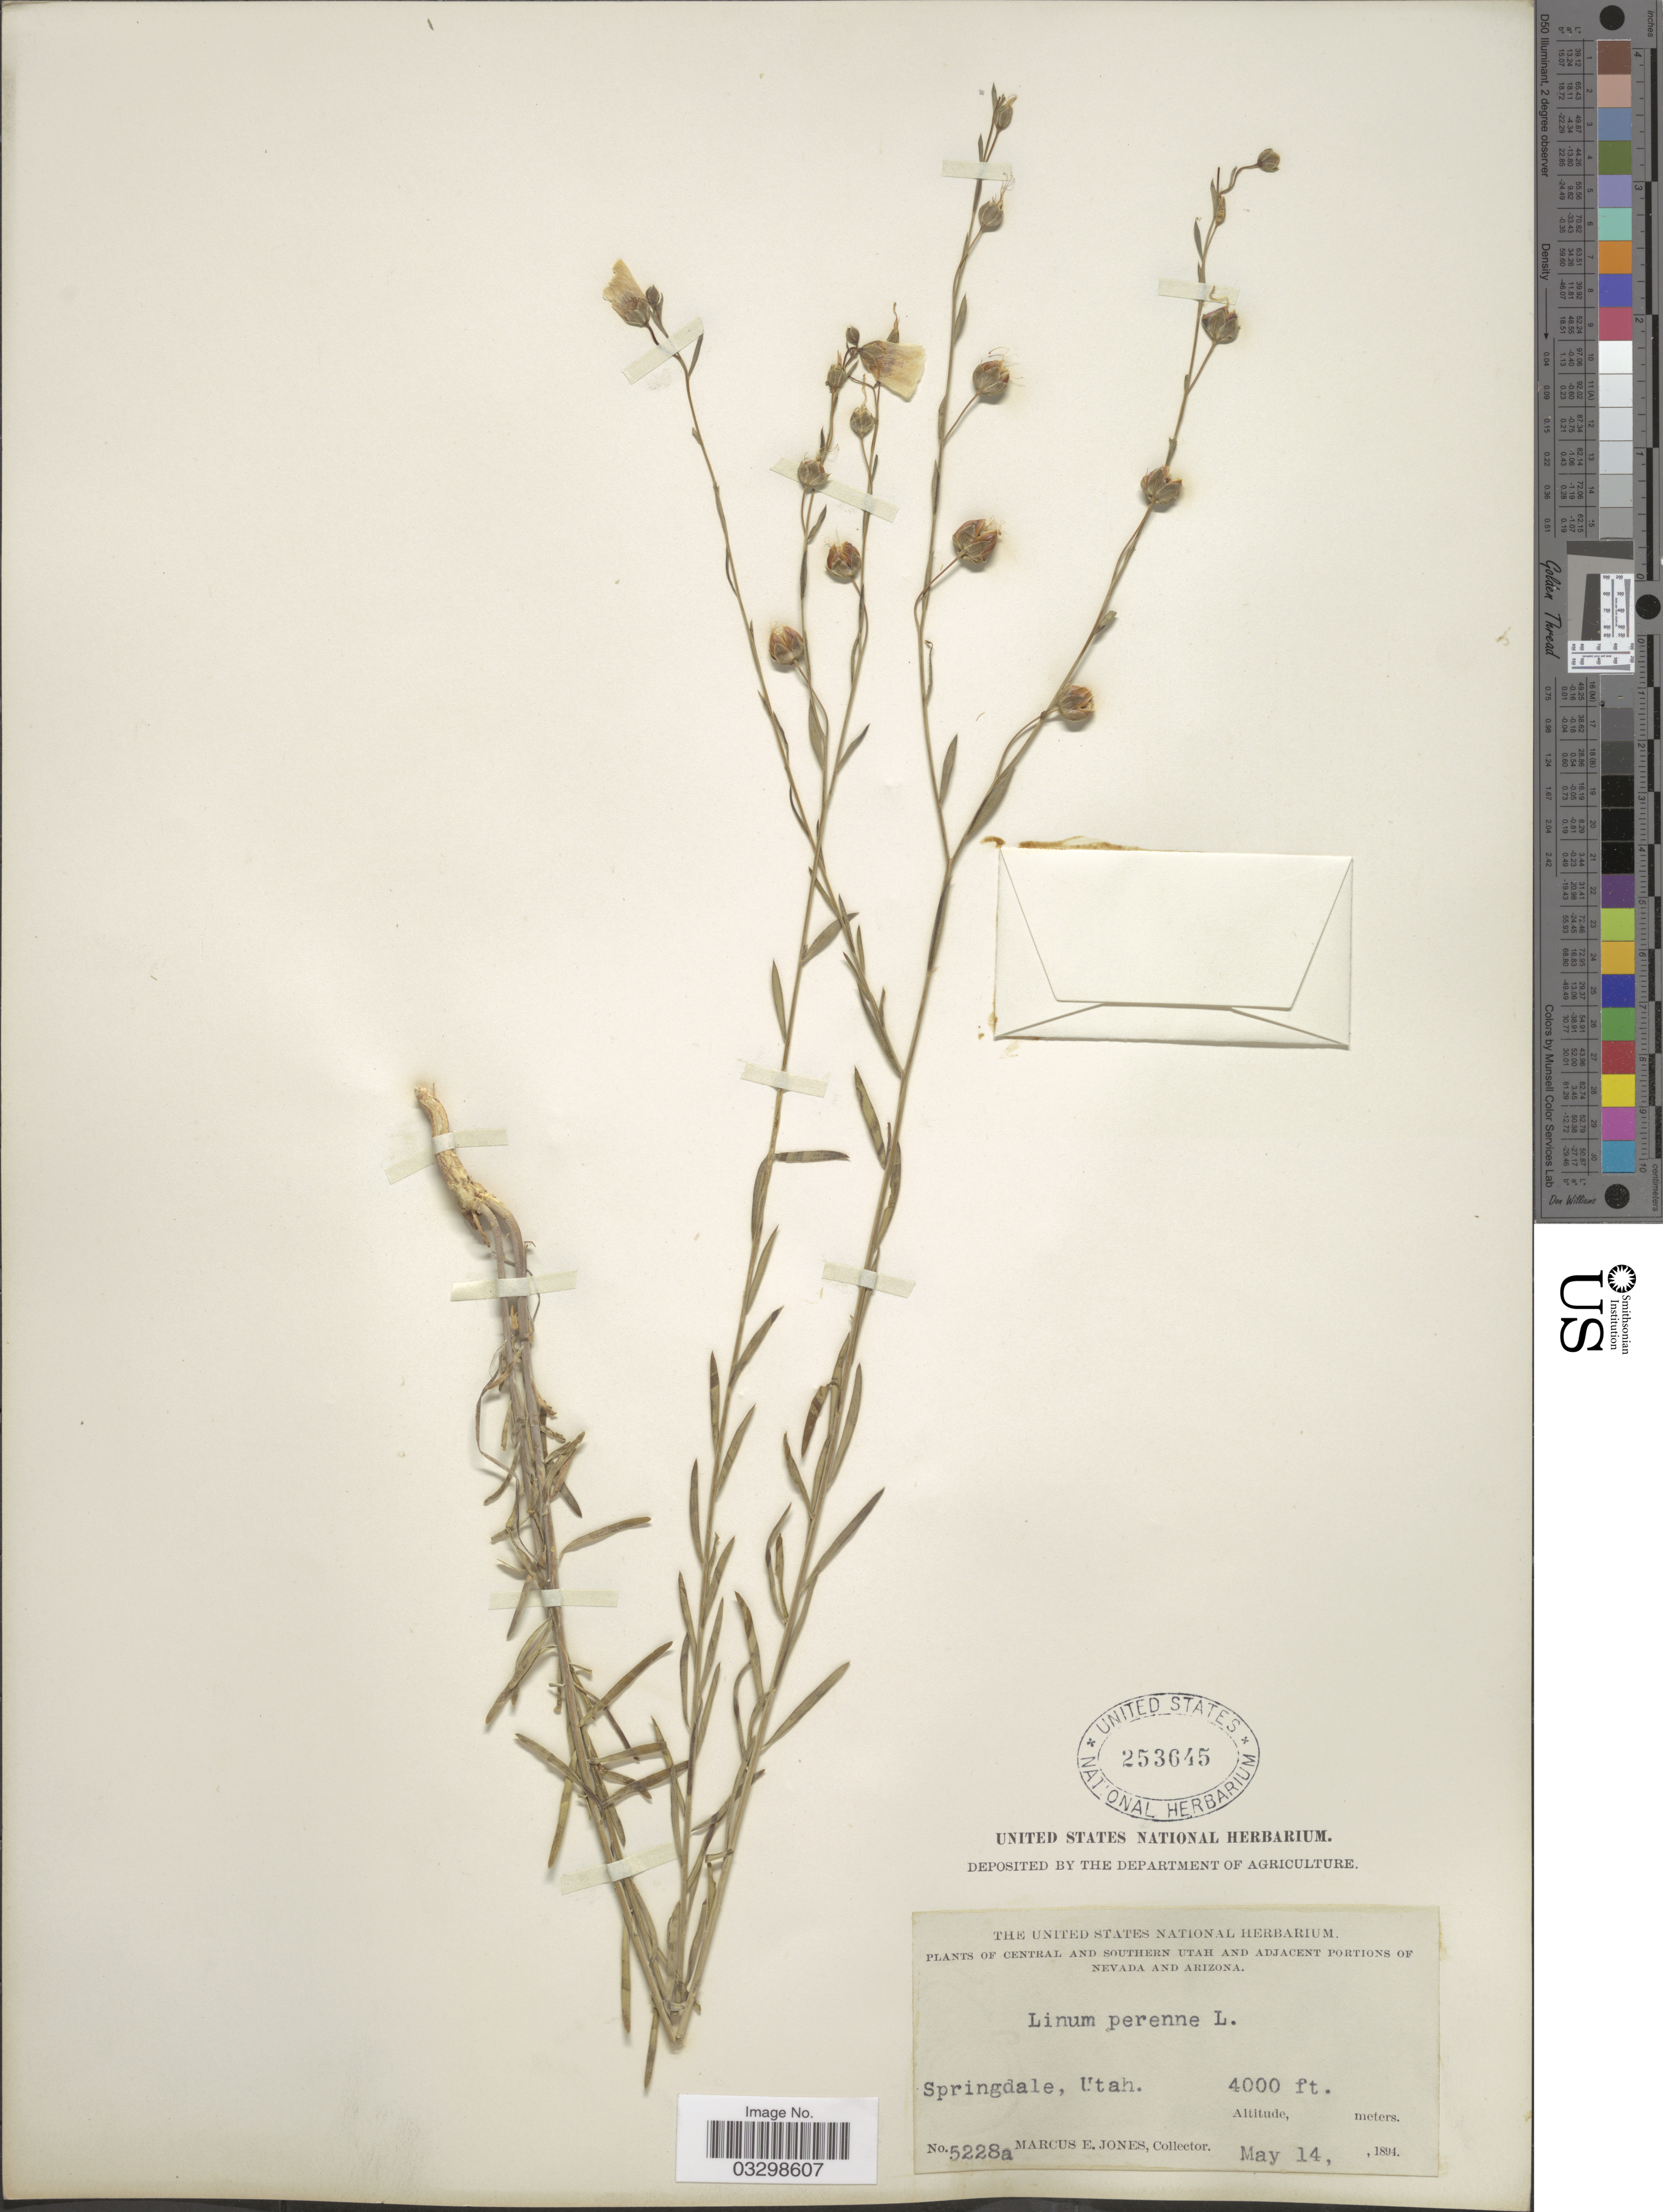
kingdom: Plantae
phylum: Tracheophyta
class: Magnoliopsida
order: Malpighiales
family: Linaceae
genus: Linum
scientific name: Linum lewisii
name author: Pursh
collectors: M. E. Jones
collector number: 5228a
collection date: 1894-05-14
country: United States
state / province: Utah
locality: Central and southern Utah. Springdale.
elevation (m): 1219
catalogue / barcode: US 253645